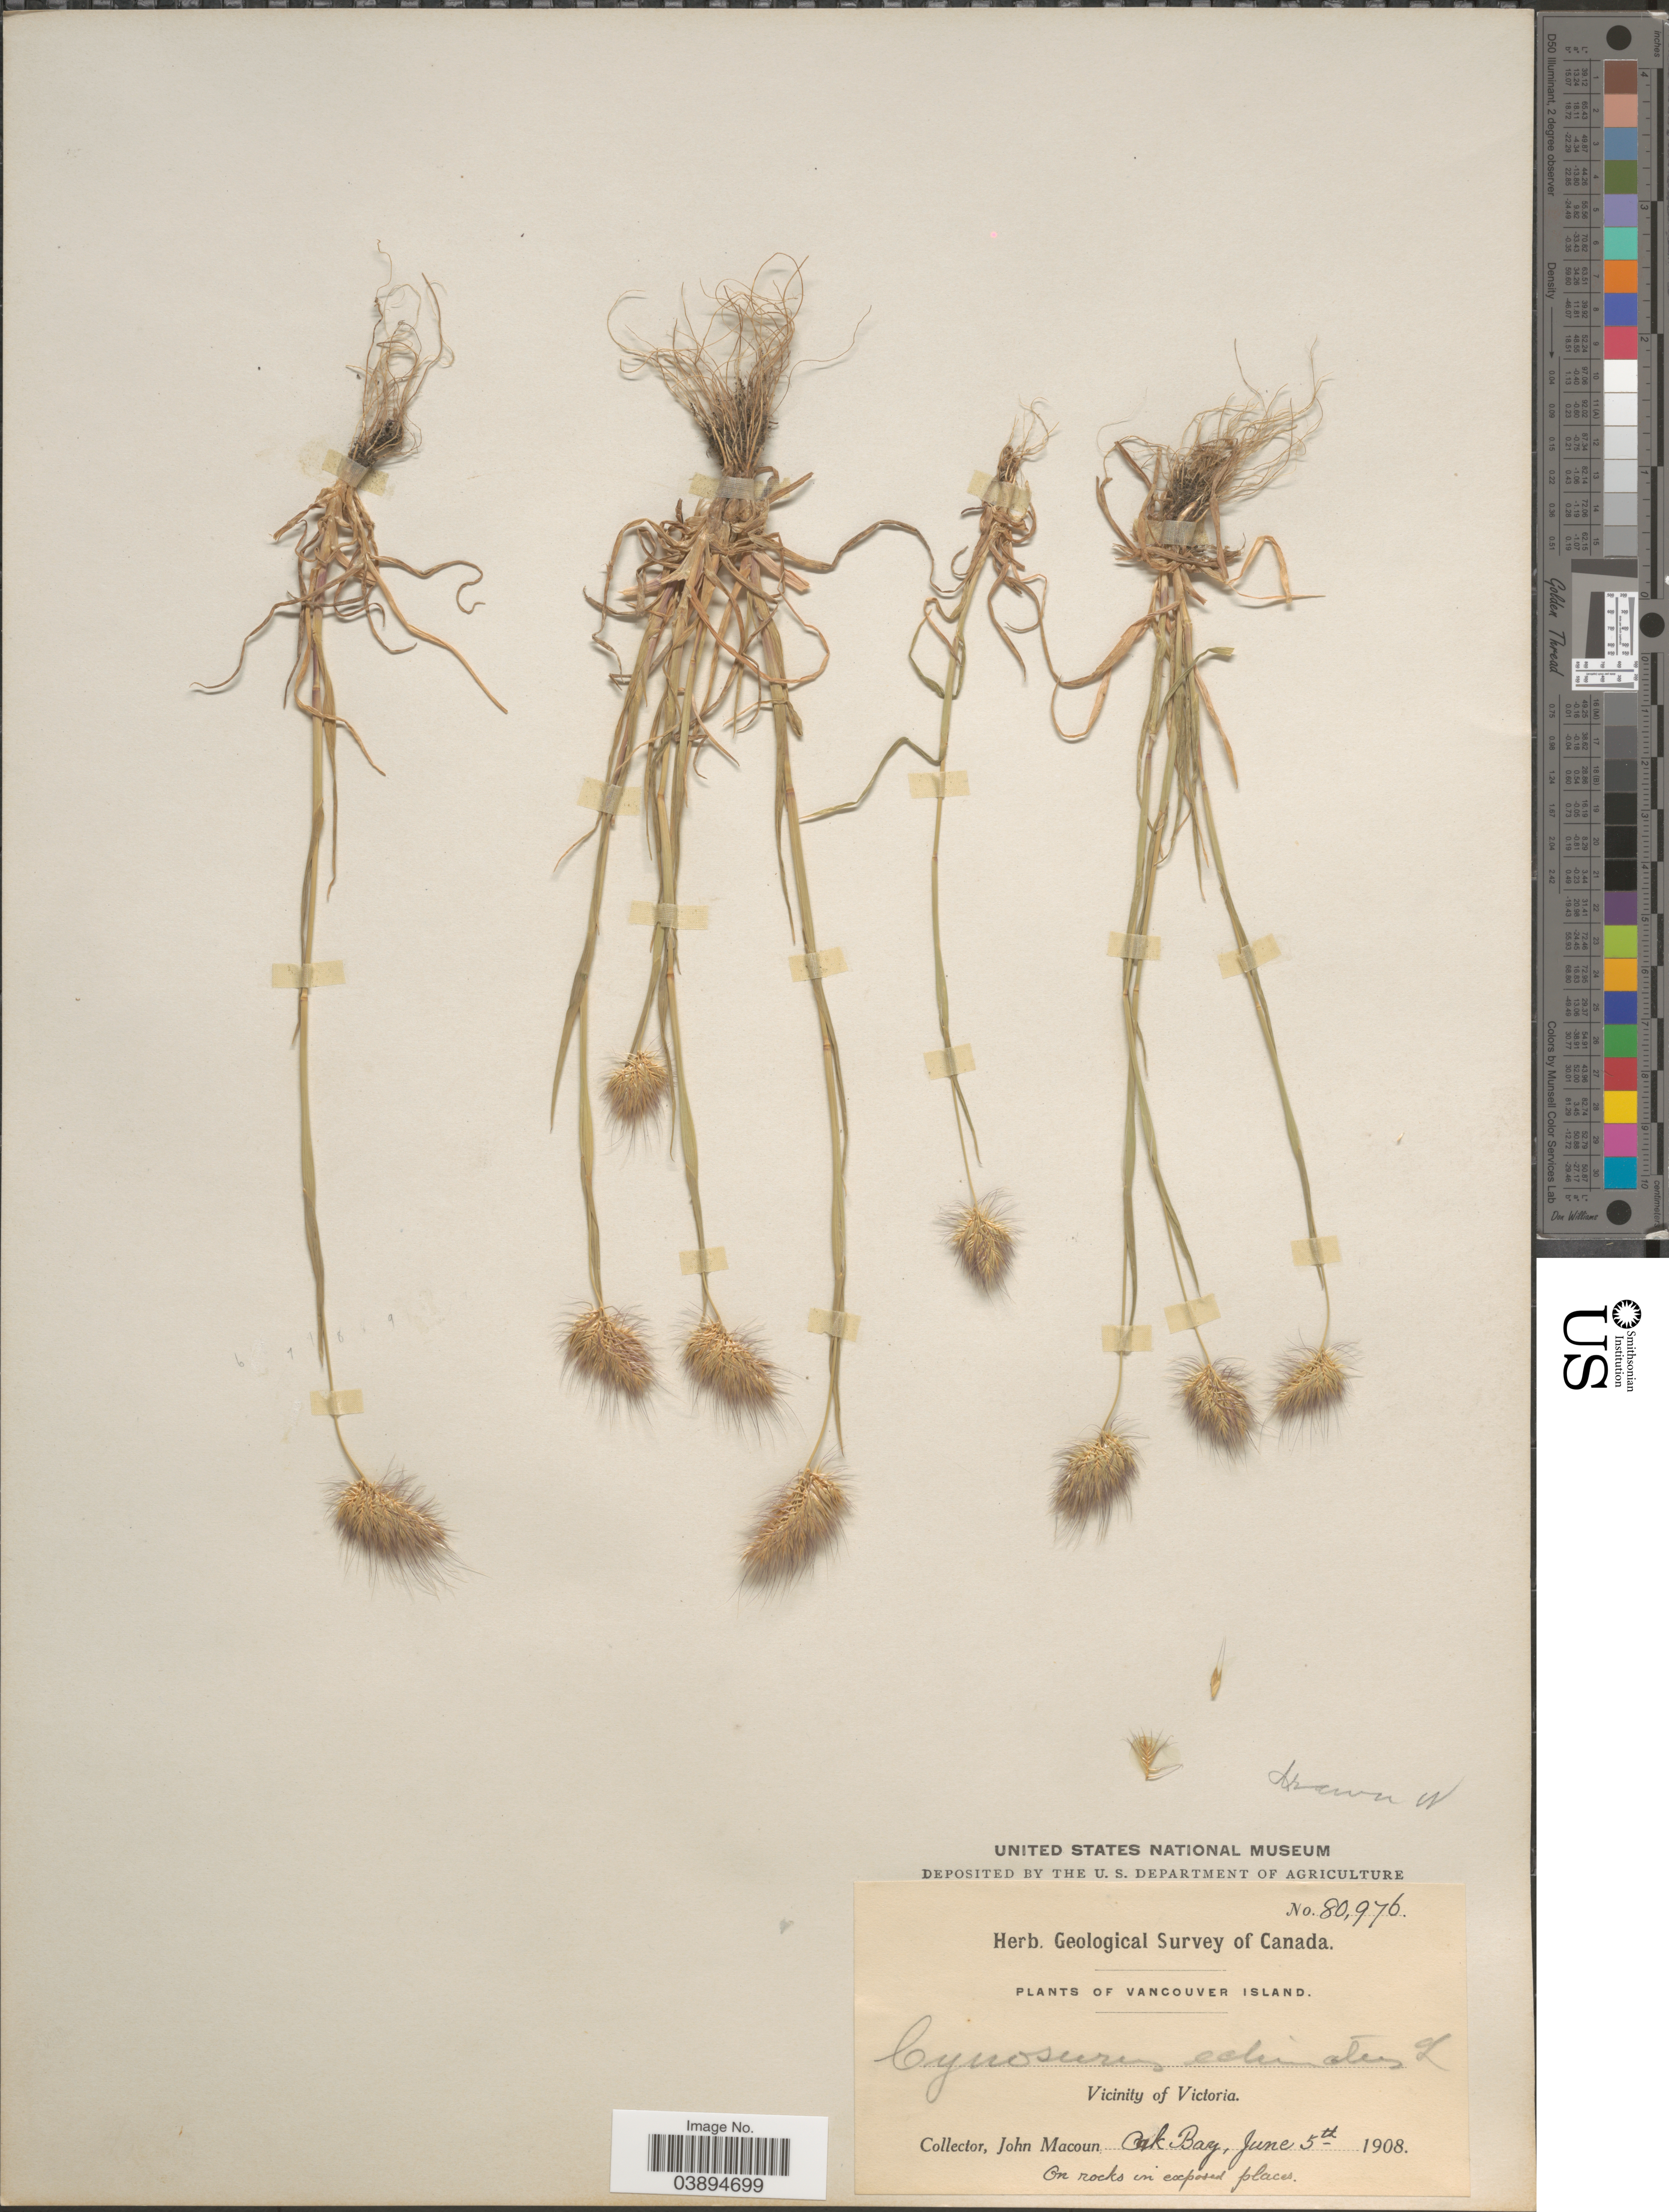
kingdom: Plantae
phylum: Tracheophyta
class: Liliopsida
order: Poales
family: Poaceae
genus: Cynosurus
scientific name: Cynosurus echinatus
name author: L.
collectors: J. Macoun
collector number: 80976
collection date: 1908-06-05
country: Canada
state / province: British Columbia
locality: Vancouver Island. Vicinity of Victoria. Oak Bay.